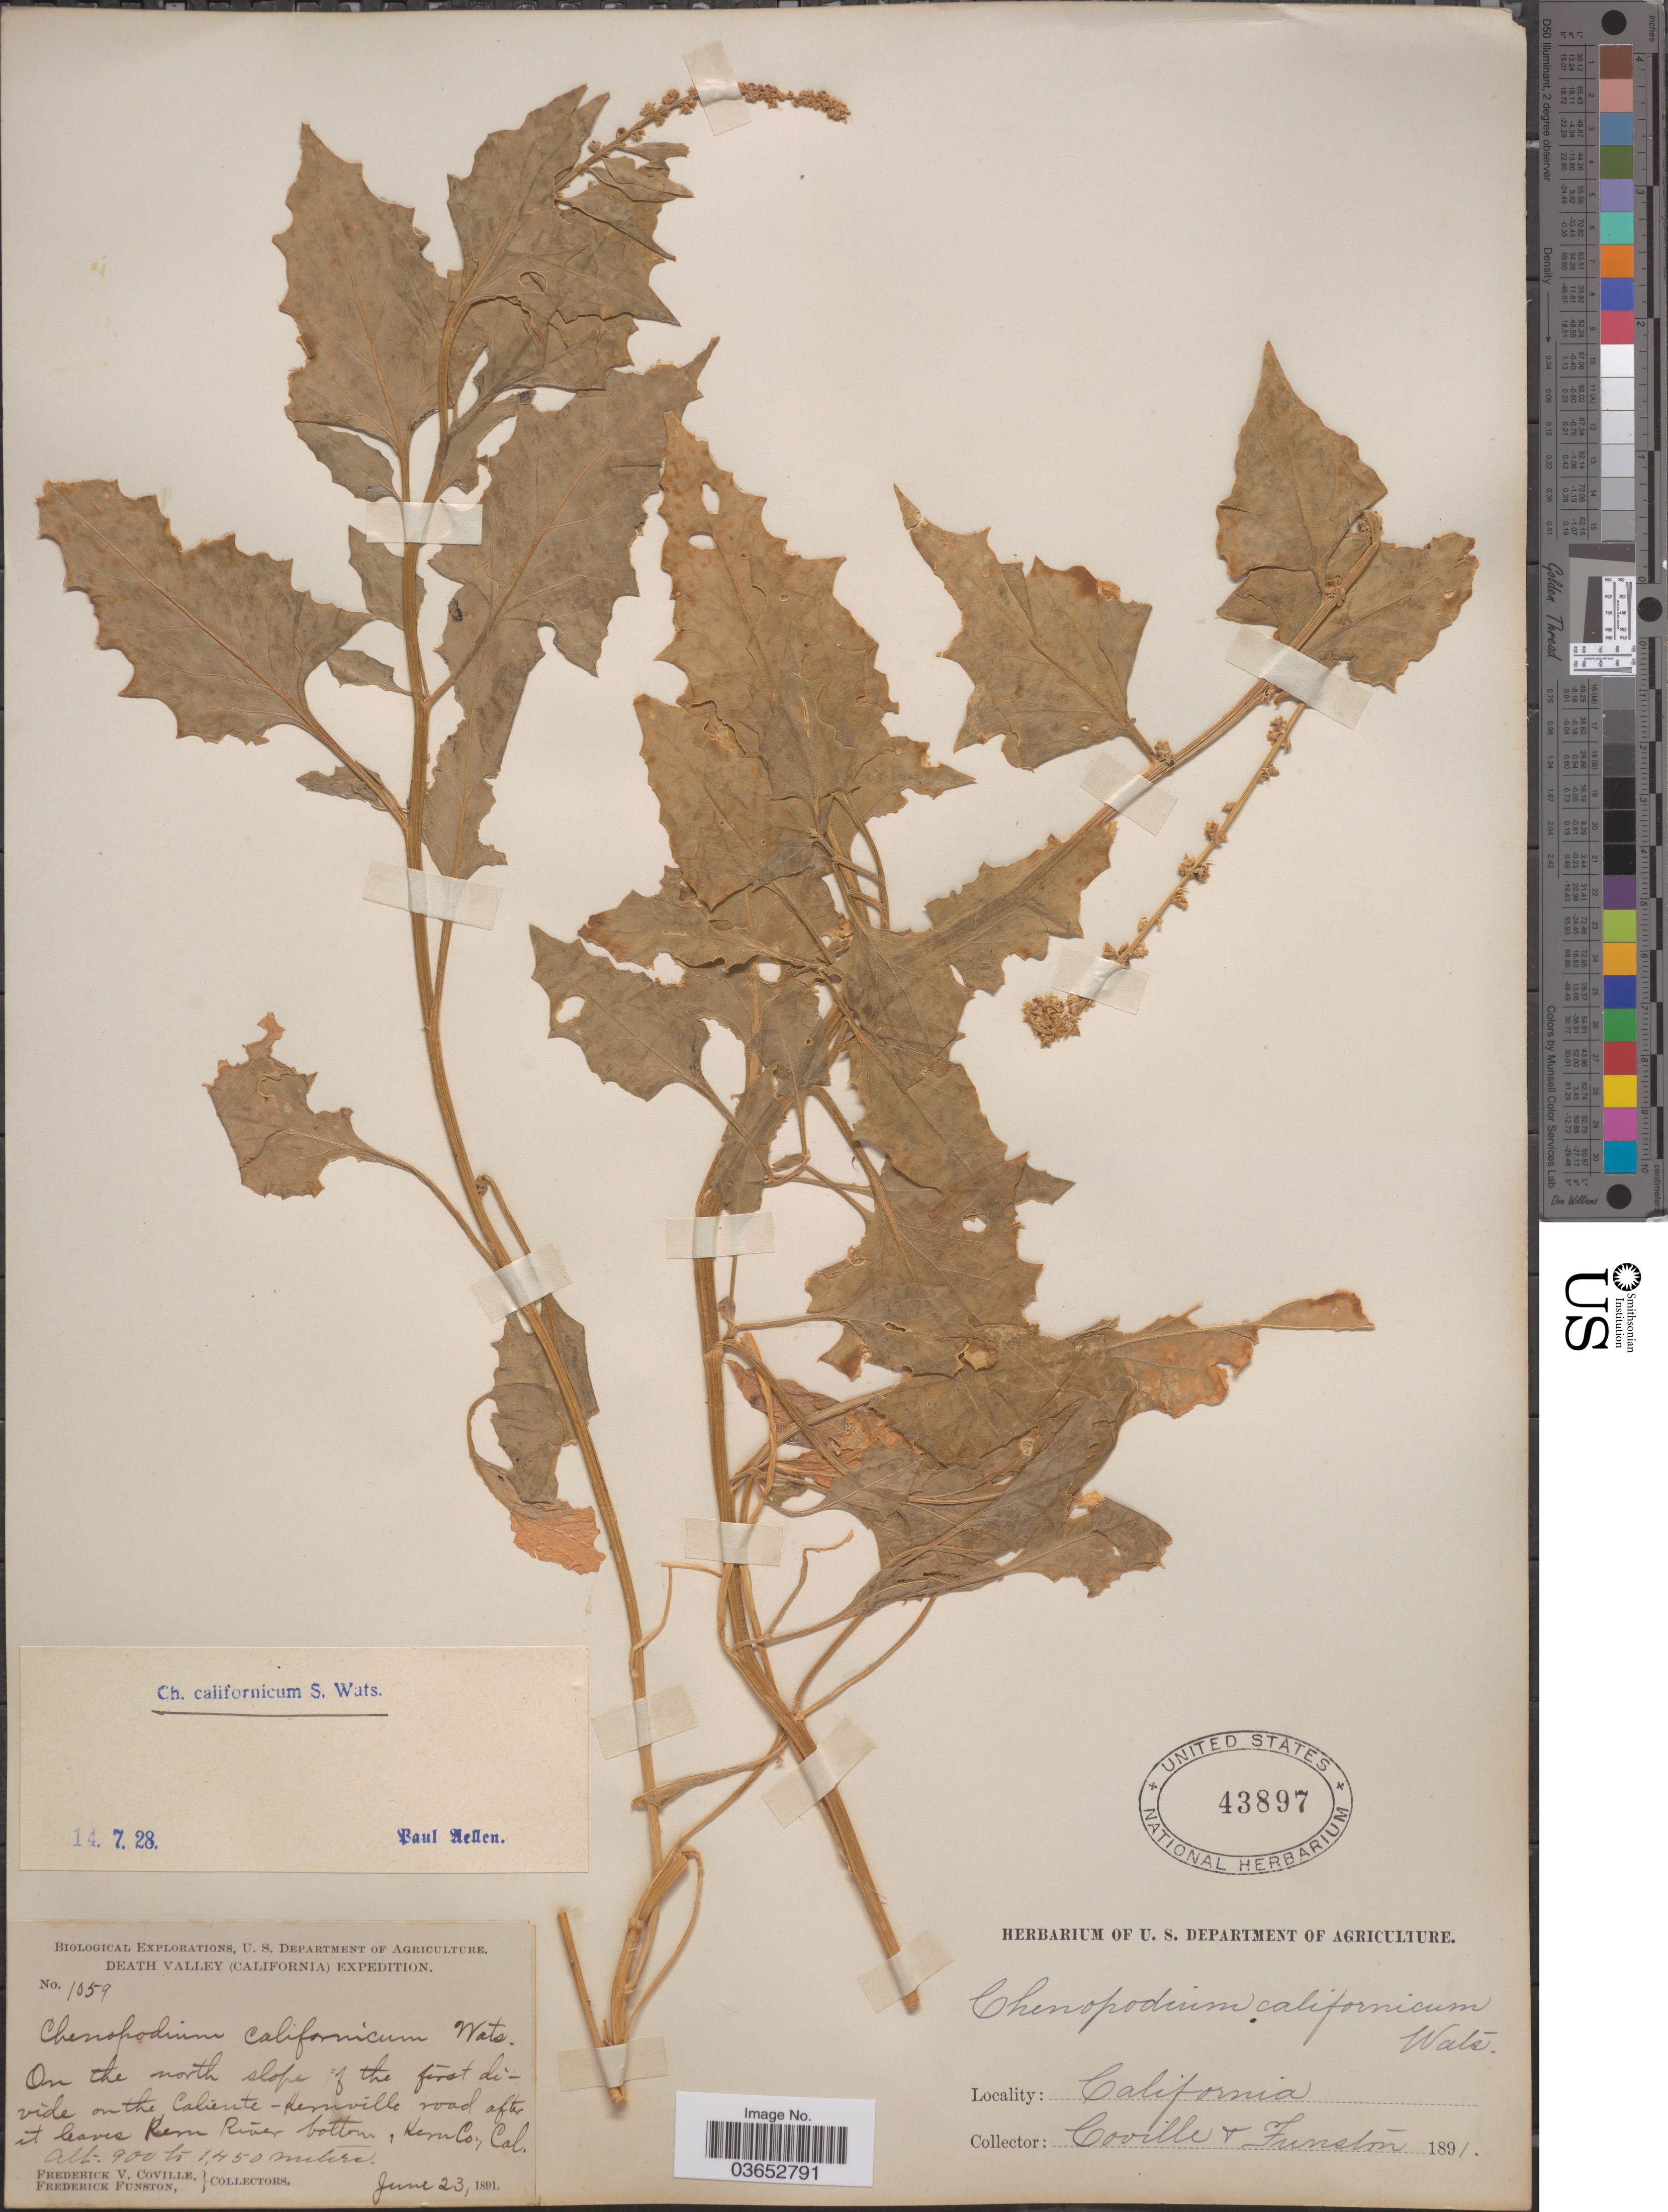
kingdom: Plantae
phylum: Tracheophyta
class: Magnoliopsida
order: Caryophyllales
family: Amaranthaceae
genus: Chenopodium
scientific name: Chenopodium californicum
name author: S. Watson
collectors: F. V. Coville & F. Funston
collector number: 1059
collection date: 1891-06-23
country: United States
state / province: California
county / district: Kern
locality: Death Valley. On the north slope of the first divide on the Caliente-Kernville road after it leaves Kern River bottom, Kern Co.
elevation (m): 900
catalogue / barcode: US 43897